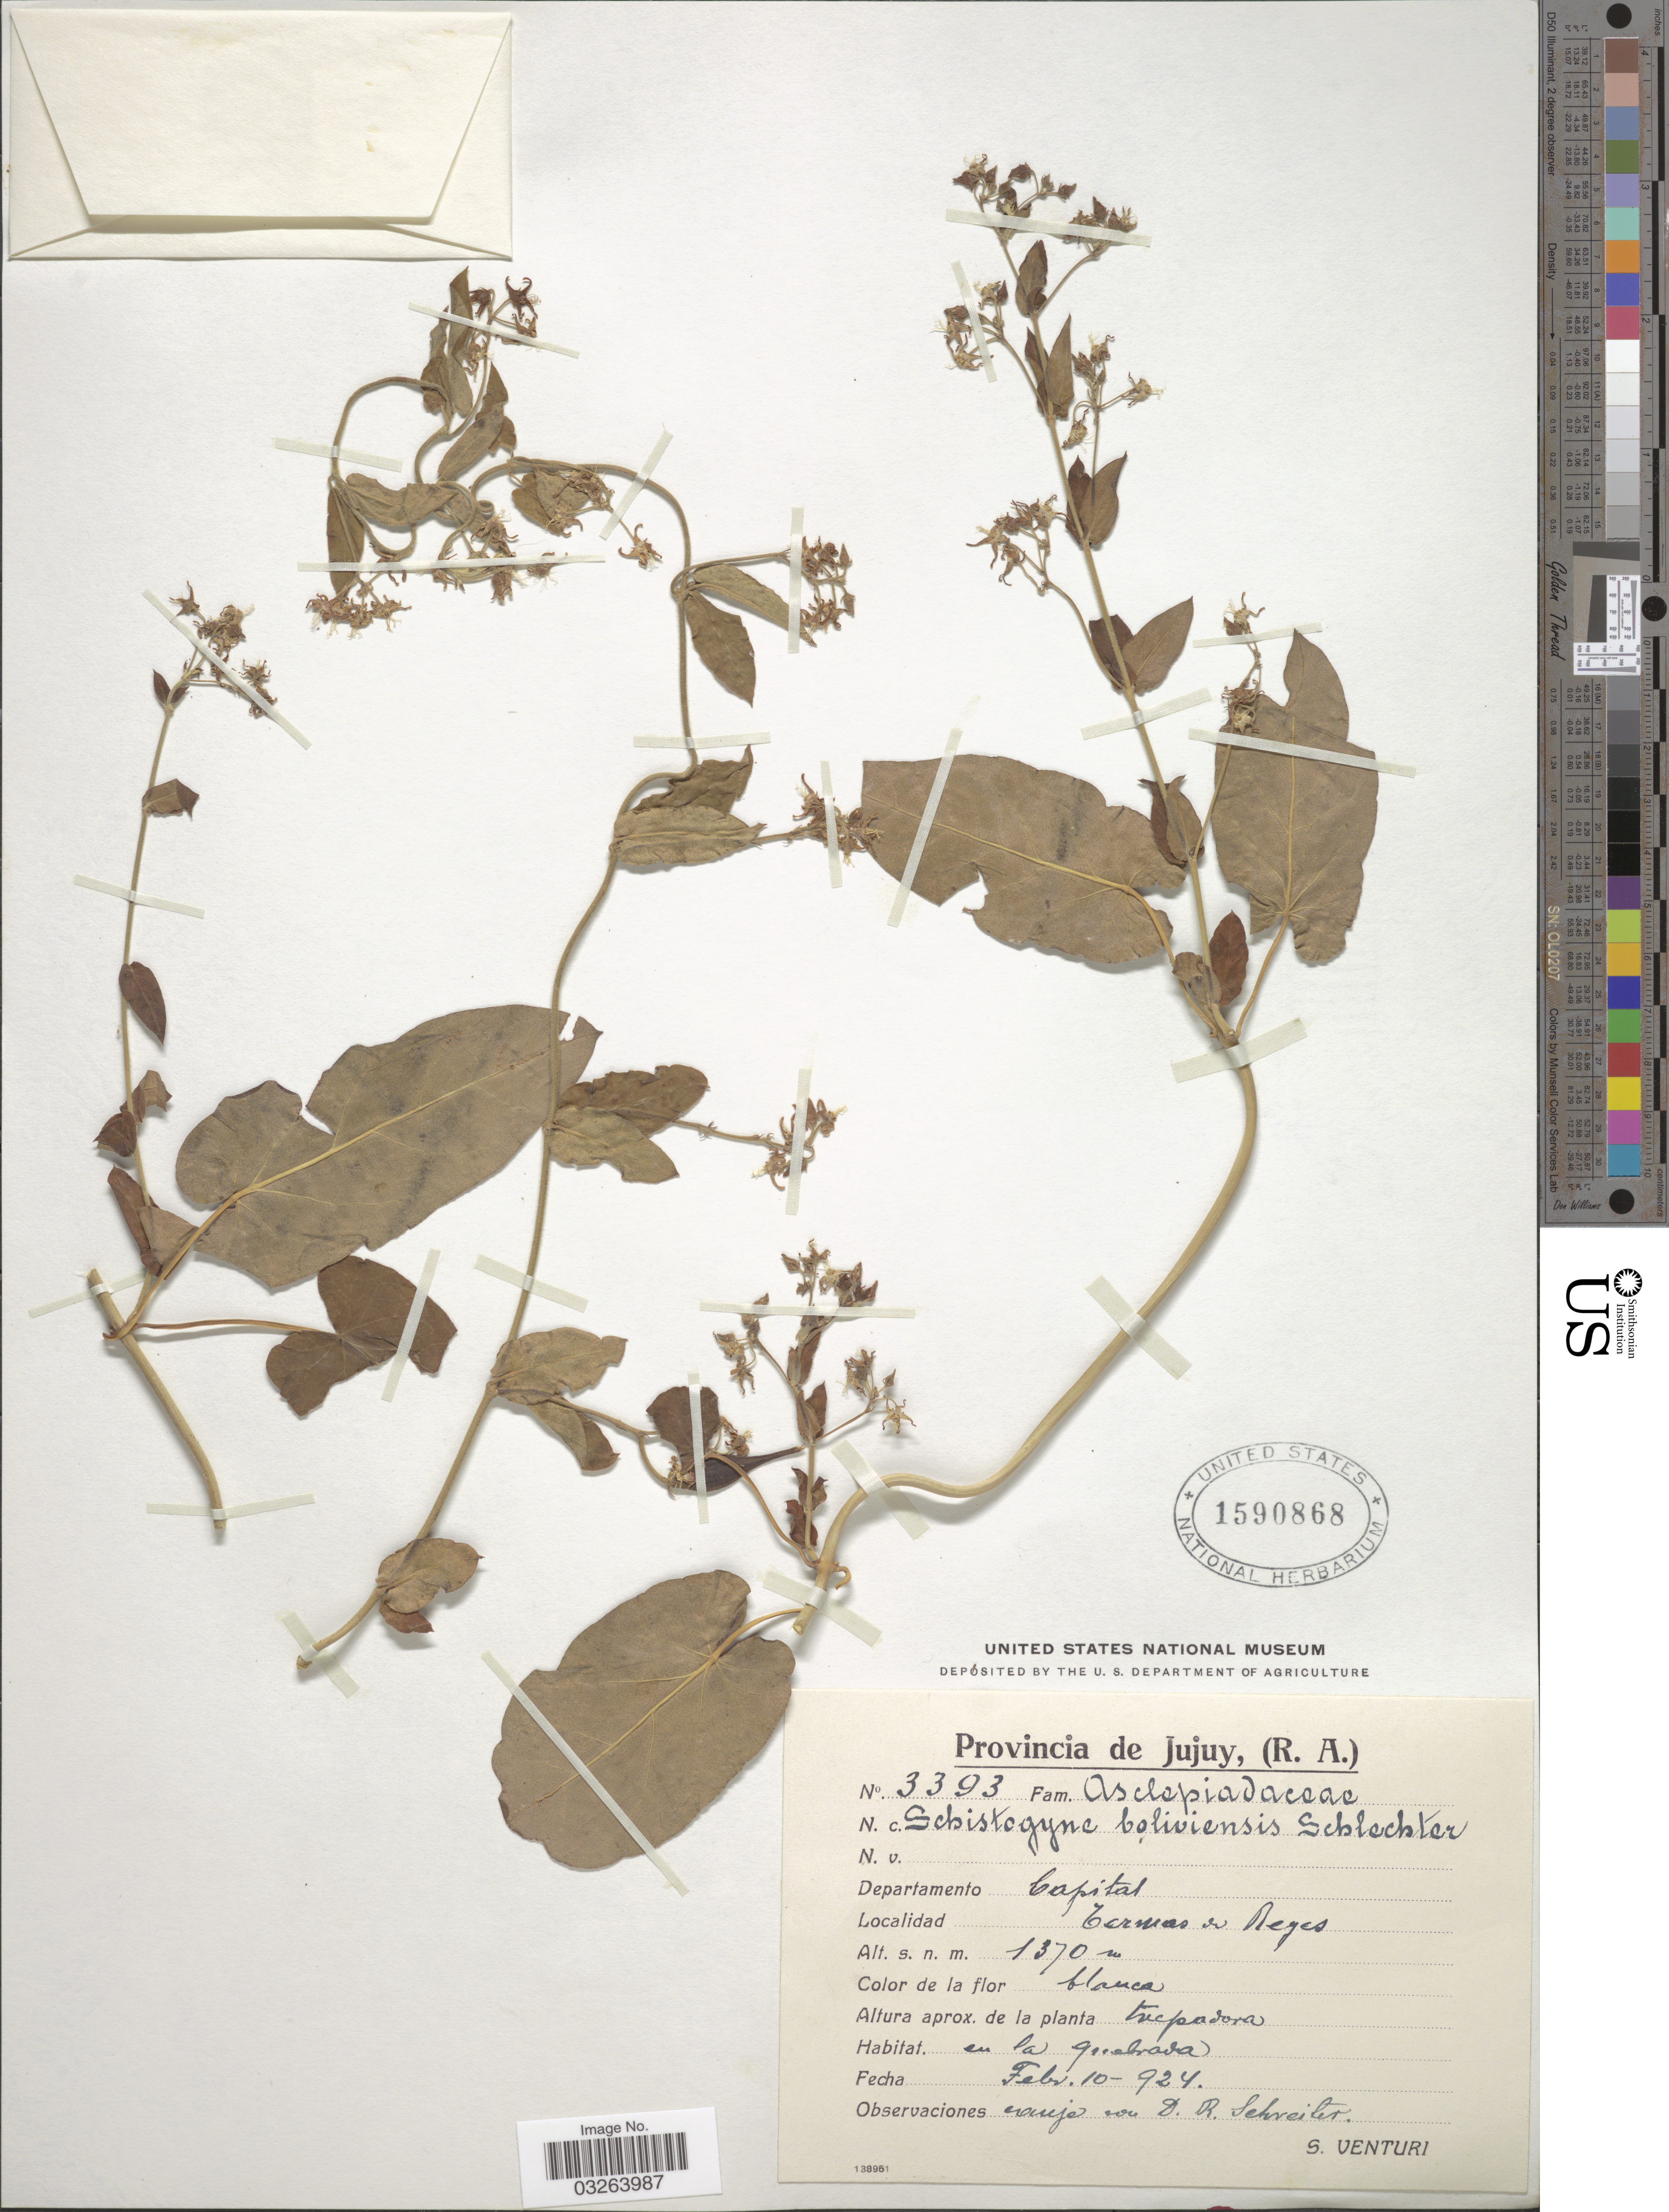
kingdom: Plantae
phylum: Tracheophyta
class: Magnoliopsida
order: Gentianales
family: Apocynaceae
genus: Schistogyne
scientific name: Schistogyne boliviensis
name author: Schltr.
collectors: S. Venturi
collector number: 3393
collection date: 1924-02-10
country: Argentina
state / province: Jujuy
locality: Departamento Capital. Termas de Reyes.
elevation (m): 1370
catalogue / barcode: US 1590868